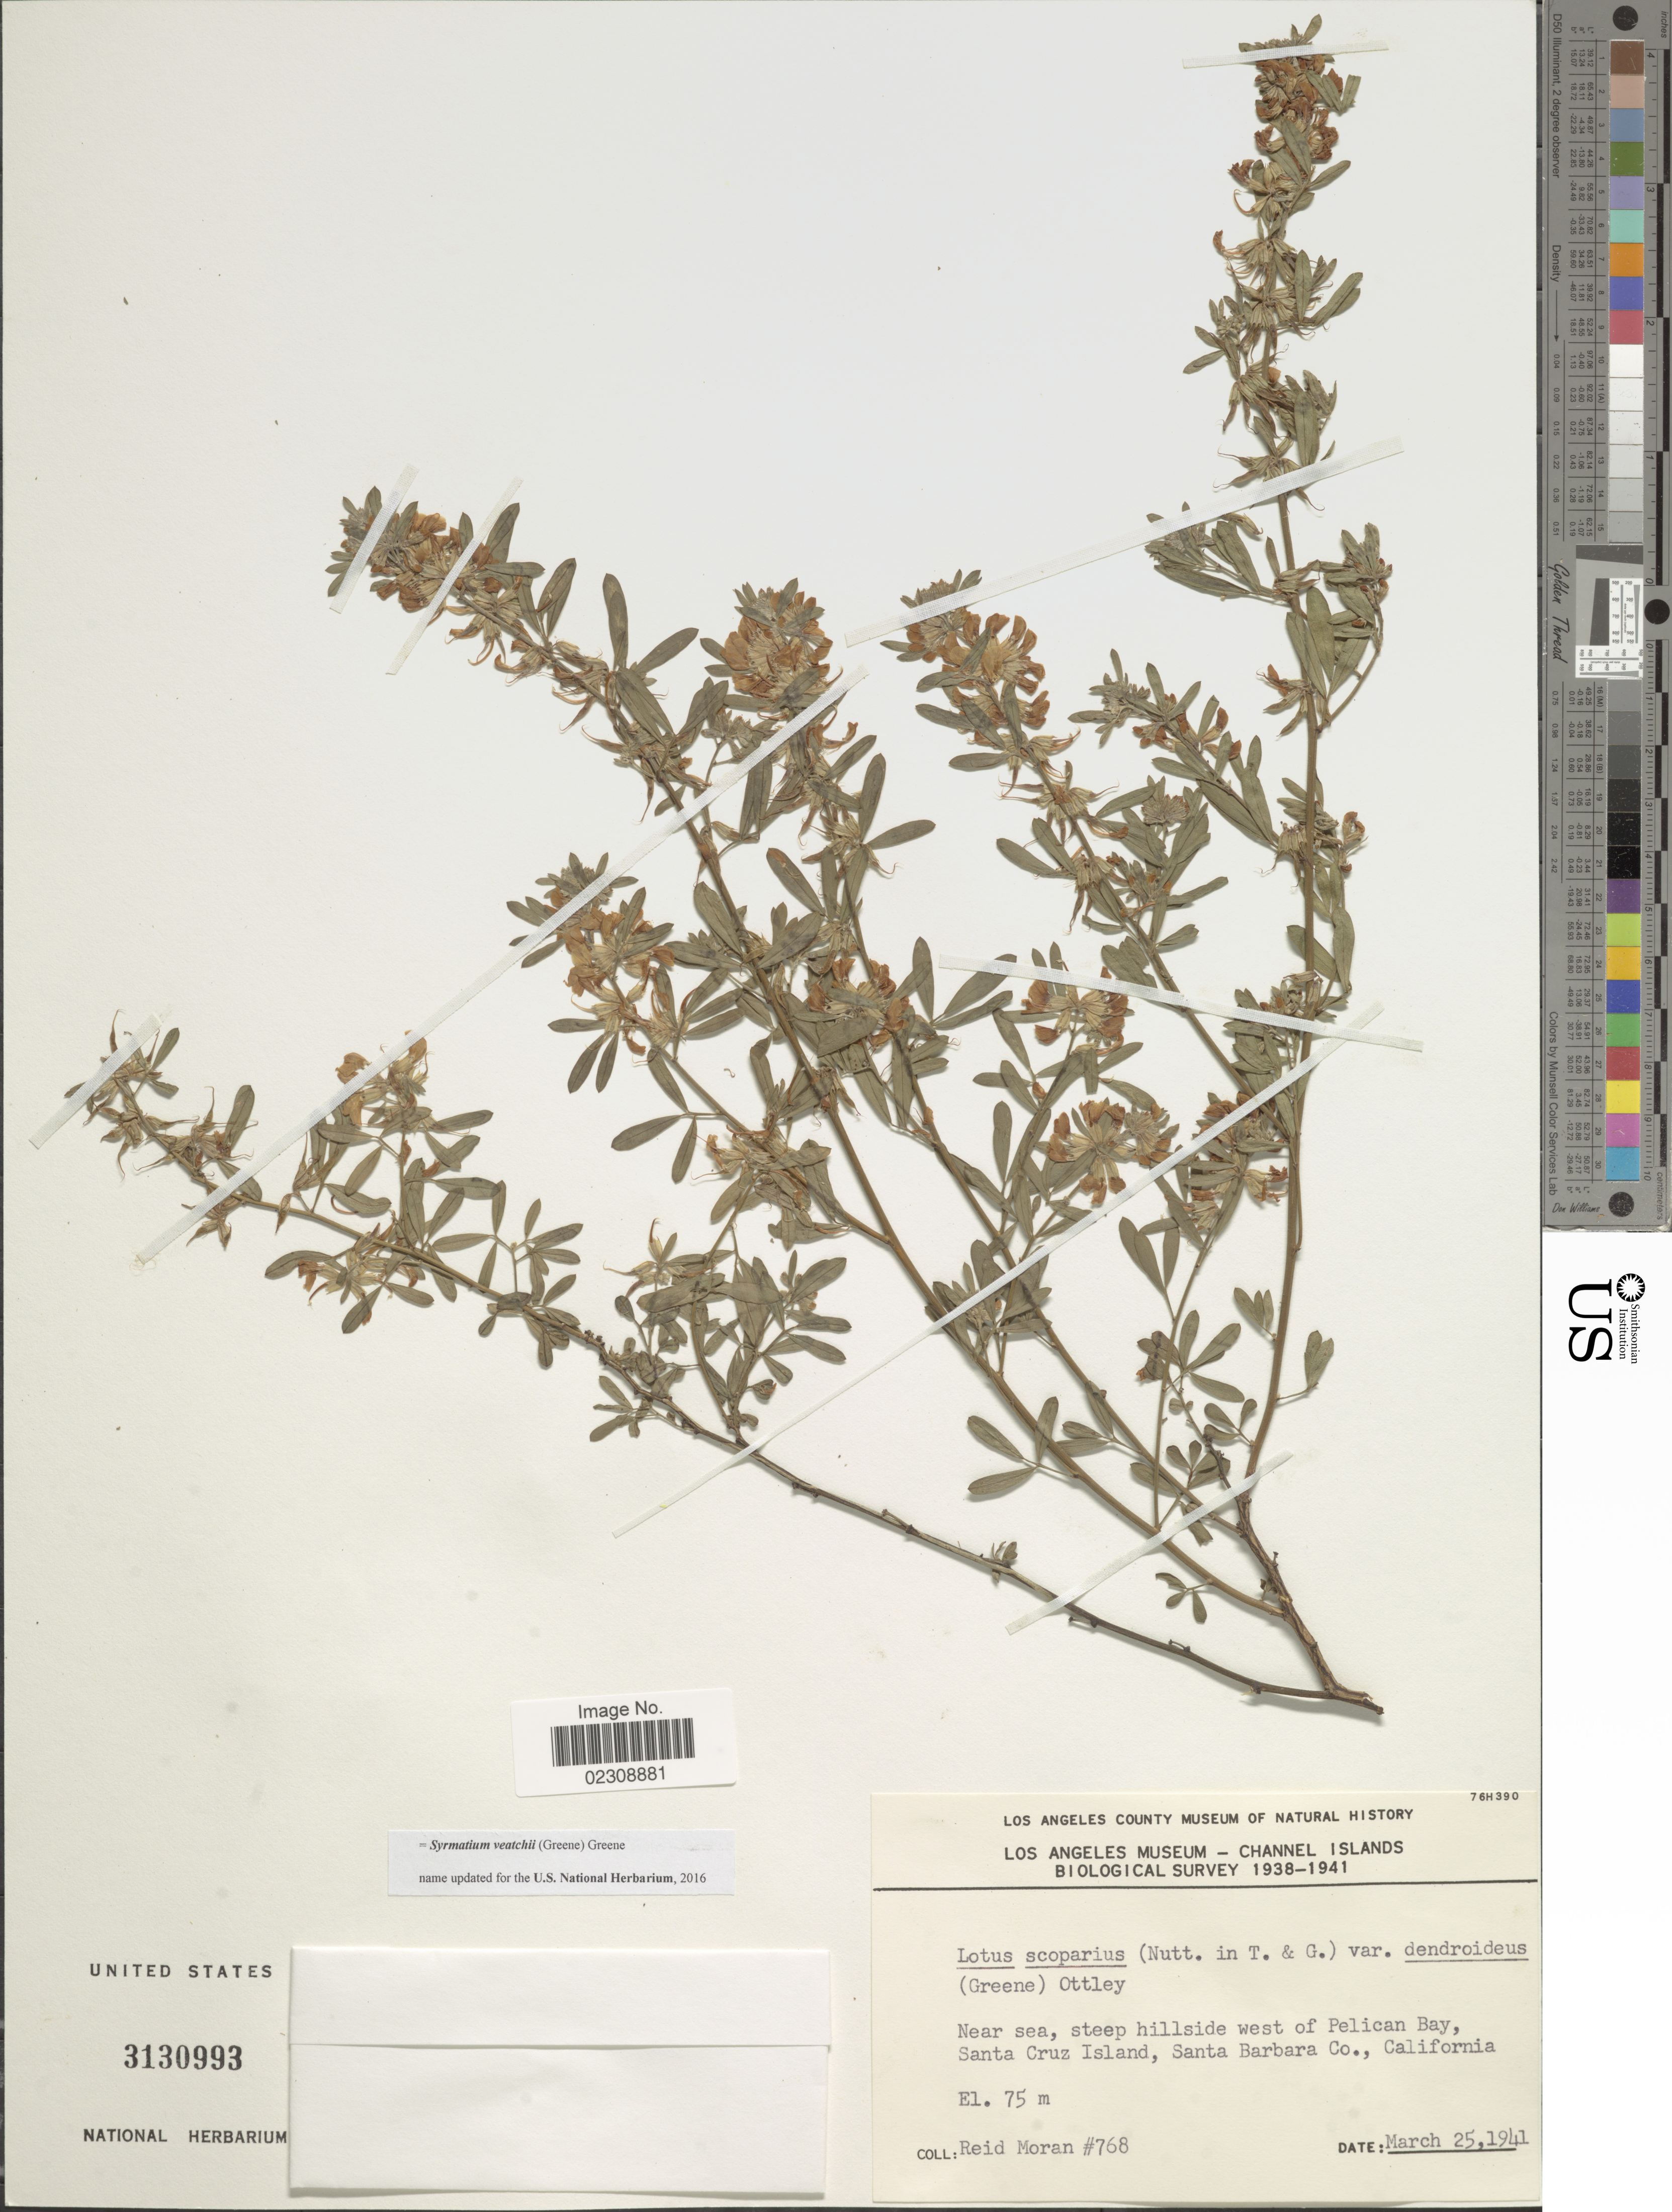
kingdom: Plantae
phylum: Tracheophyta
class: Magnoliopsida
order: Fabales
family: Fabaceae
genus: Syrmatium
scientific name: Syrmatium veatchii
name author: (Greene) Greene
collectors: R. V. Moran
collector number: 768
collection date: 1941-03-25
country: United States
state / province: California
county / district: Santa Barbara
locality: Near sea, steep hillside west of Pelican Bay, Santa Cruz Island, Santa Barbara Co.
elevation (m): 75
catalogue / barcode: US 3130993